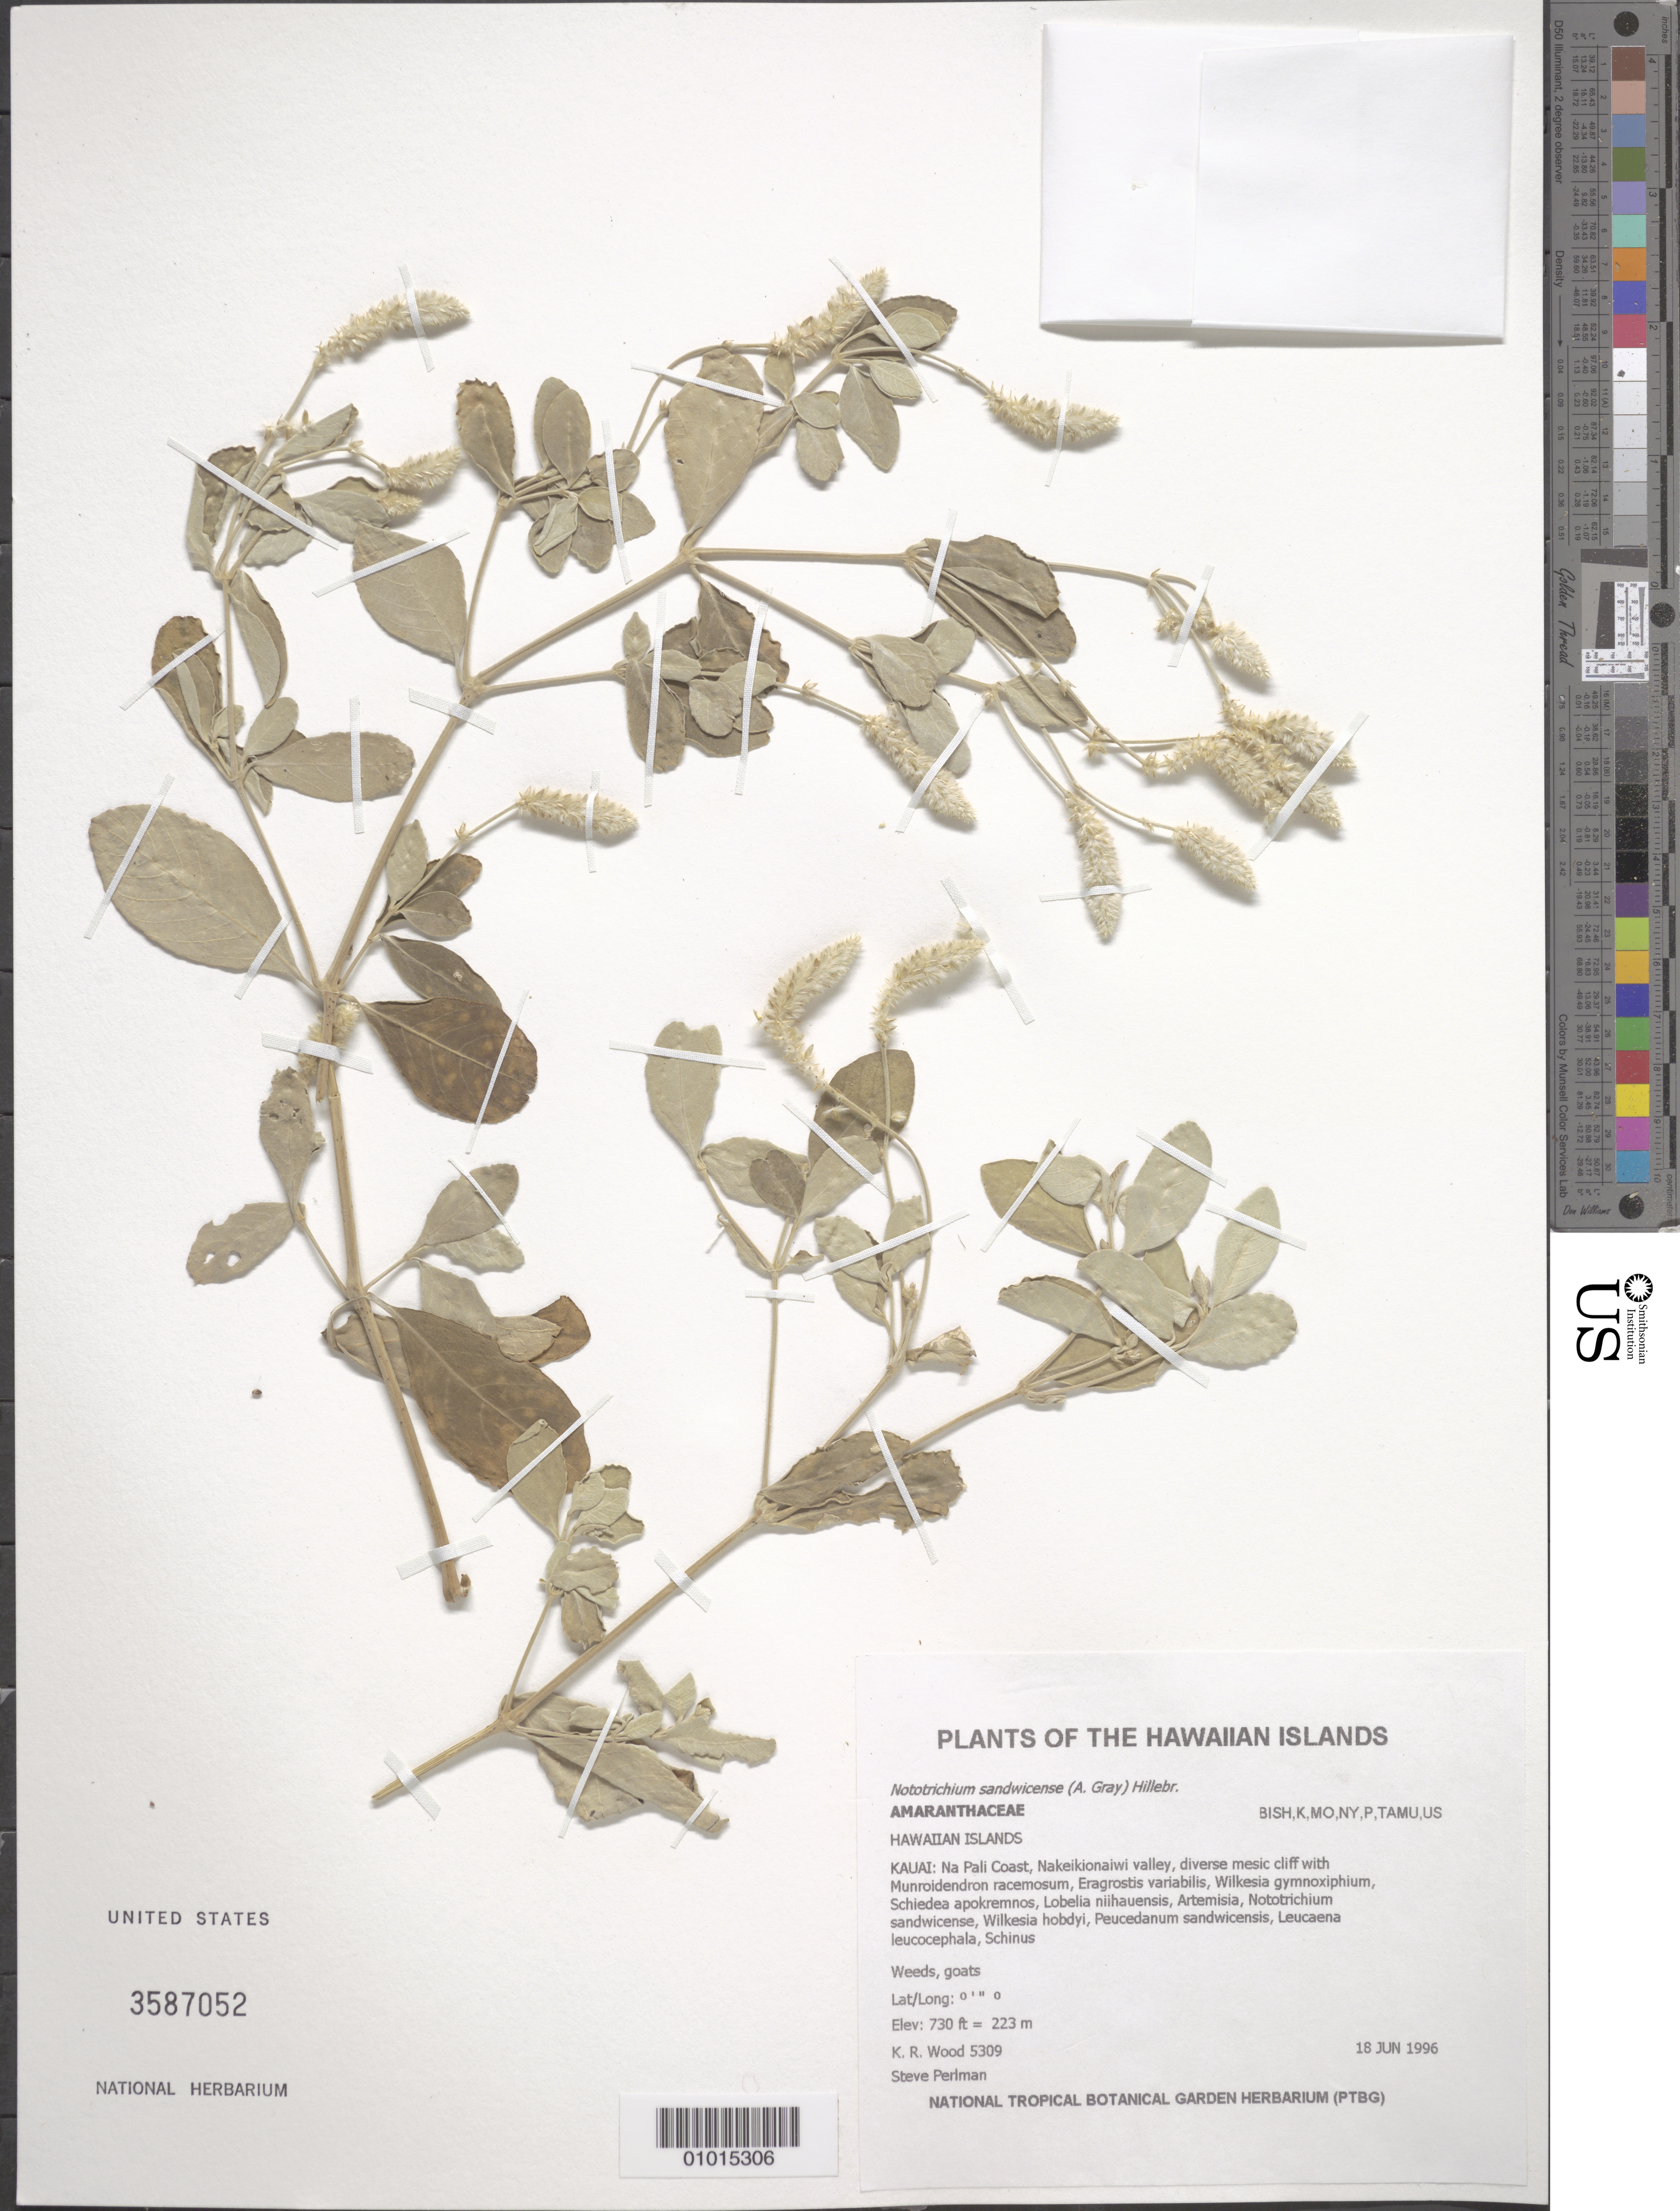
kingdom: Plantae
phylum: Tracheophyta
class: Magnoliopsida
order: Caryophyllales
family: Amaranthaceae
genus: Achyranthes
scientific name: Achyranthes sandwicensis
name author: (A. Gray) Di Vincenzo et al.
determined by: Wagner, W. L., (BOT), Smithsonian Institution - National Museum of Natural History (UNITED STATES)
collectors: K. R. Wood & S. P. Perlman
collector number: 5309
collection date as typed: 18 Jun 1996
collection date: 1996-06-18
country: United States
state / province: Hawaii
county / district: Kauai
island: Kaua'i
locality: Na Pali Coast, Nakeikeionaiqi valley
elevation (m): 223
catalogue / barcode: US 3587052